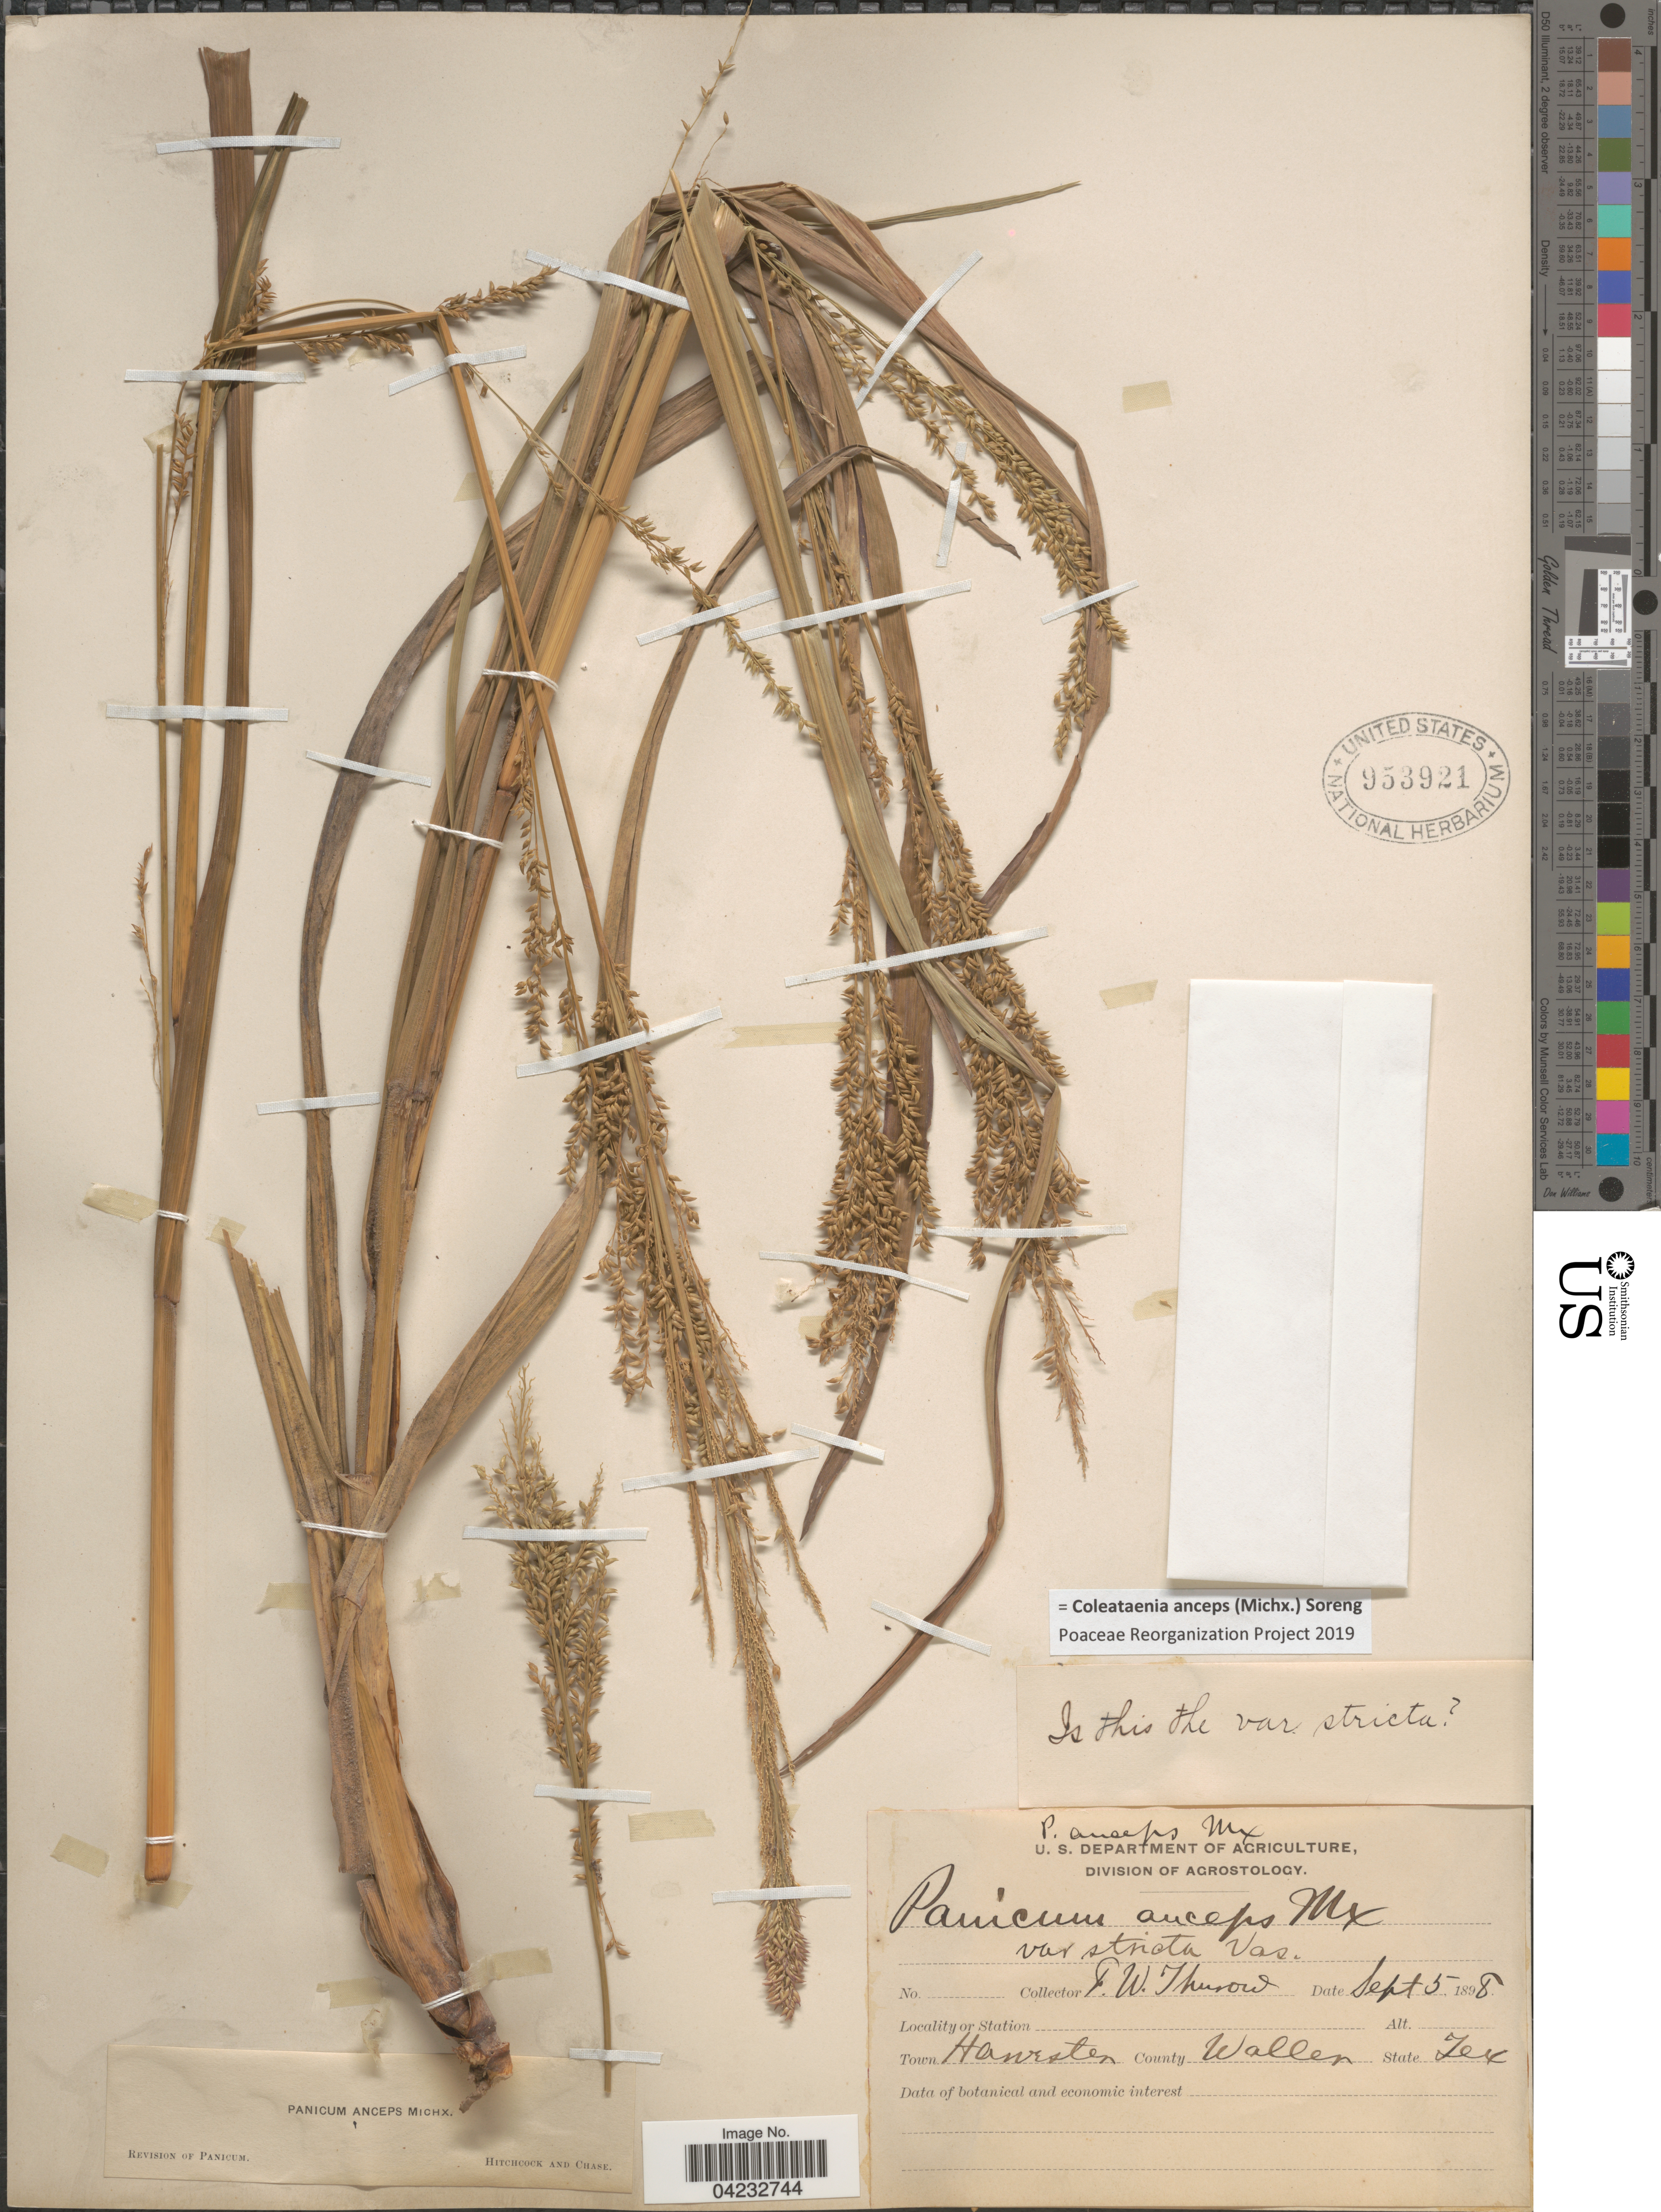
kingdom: Plantae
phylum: Tracheophyta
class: Liliopsida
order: Poales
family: Poaceae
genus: Coleataenia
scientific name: Coleataenia anceps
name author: (Michx.) Soreng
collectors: F. W. Thurow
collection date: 1898-09-05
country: United States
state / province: Texas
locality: Town Harvester. County Waller.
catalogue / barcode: US 953921